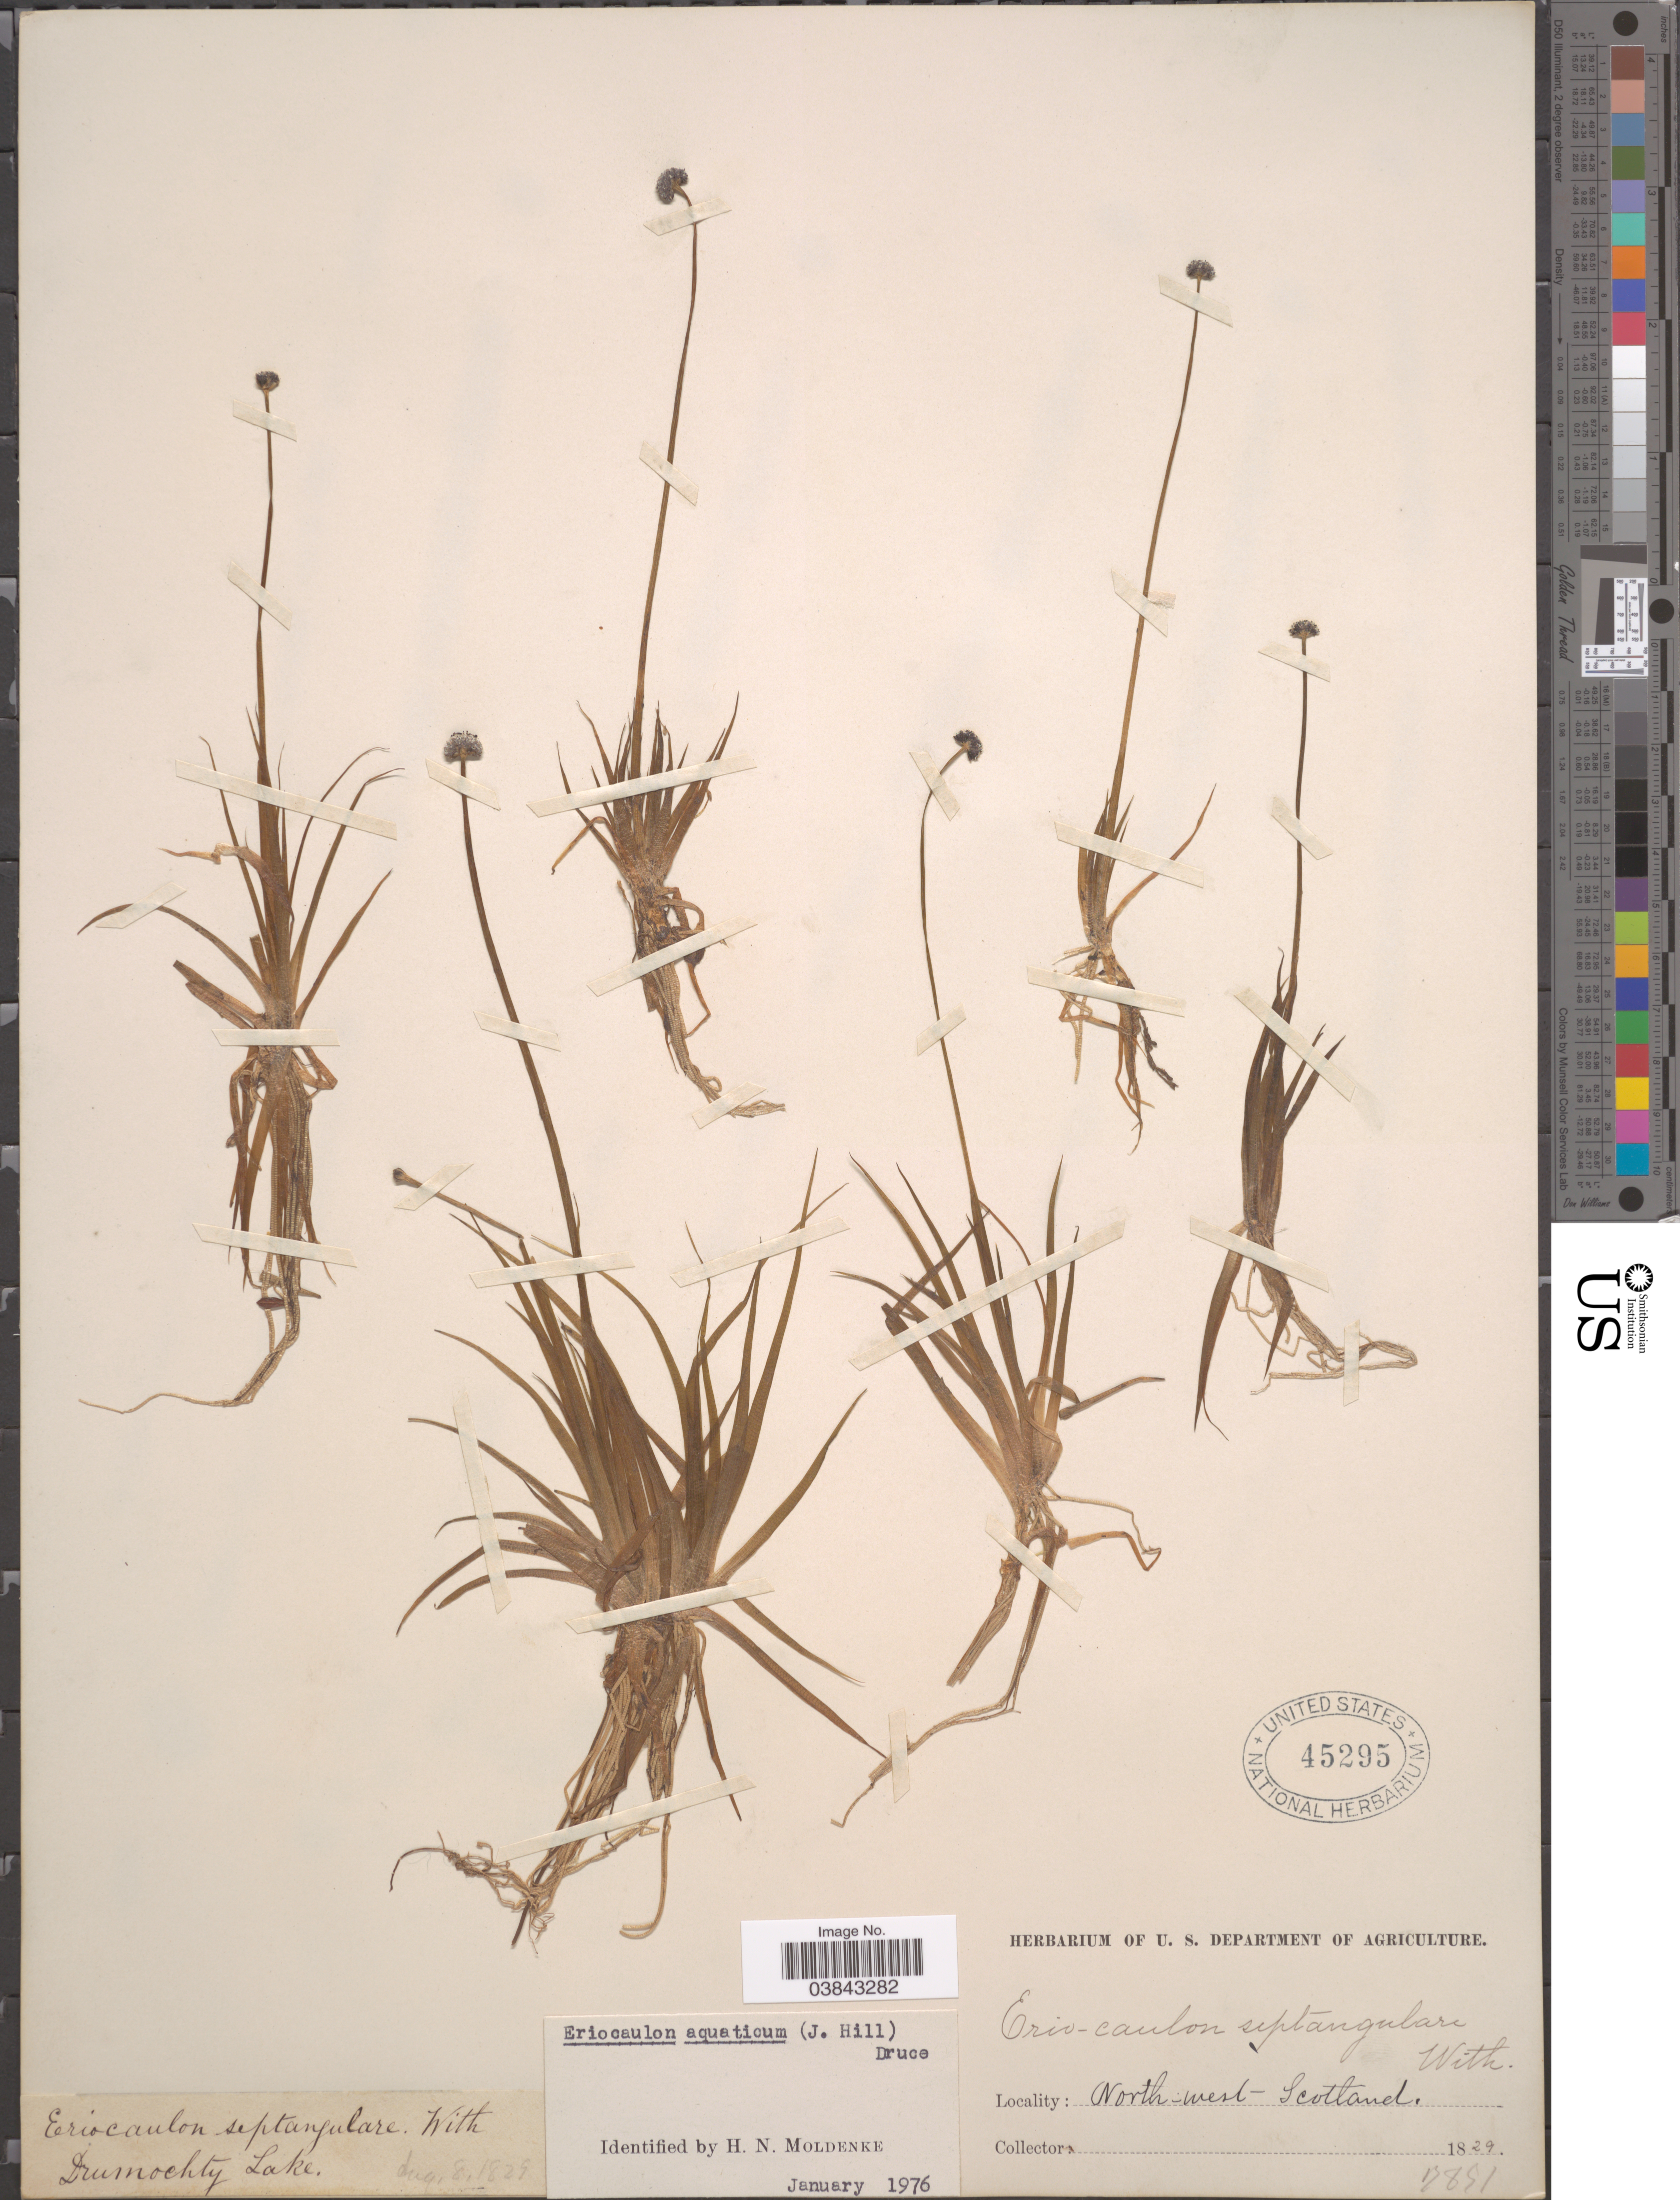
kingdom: Plantae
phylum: Tracheophyta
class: Liliopsida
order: Poales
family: Eriocaulaceae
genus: Eriocaulon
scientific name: Eriocaulon aquaticum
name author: (Hill) Druce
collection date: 1829-08-08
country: United Kingdom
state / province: Scotland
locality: Drumtochty Lake. North-west Scotland.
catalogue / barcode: US 45295